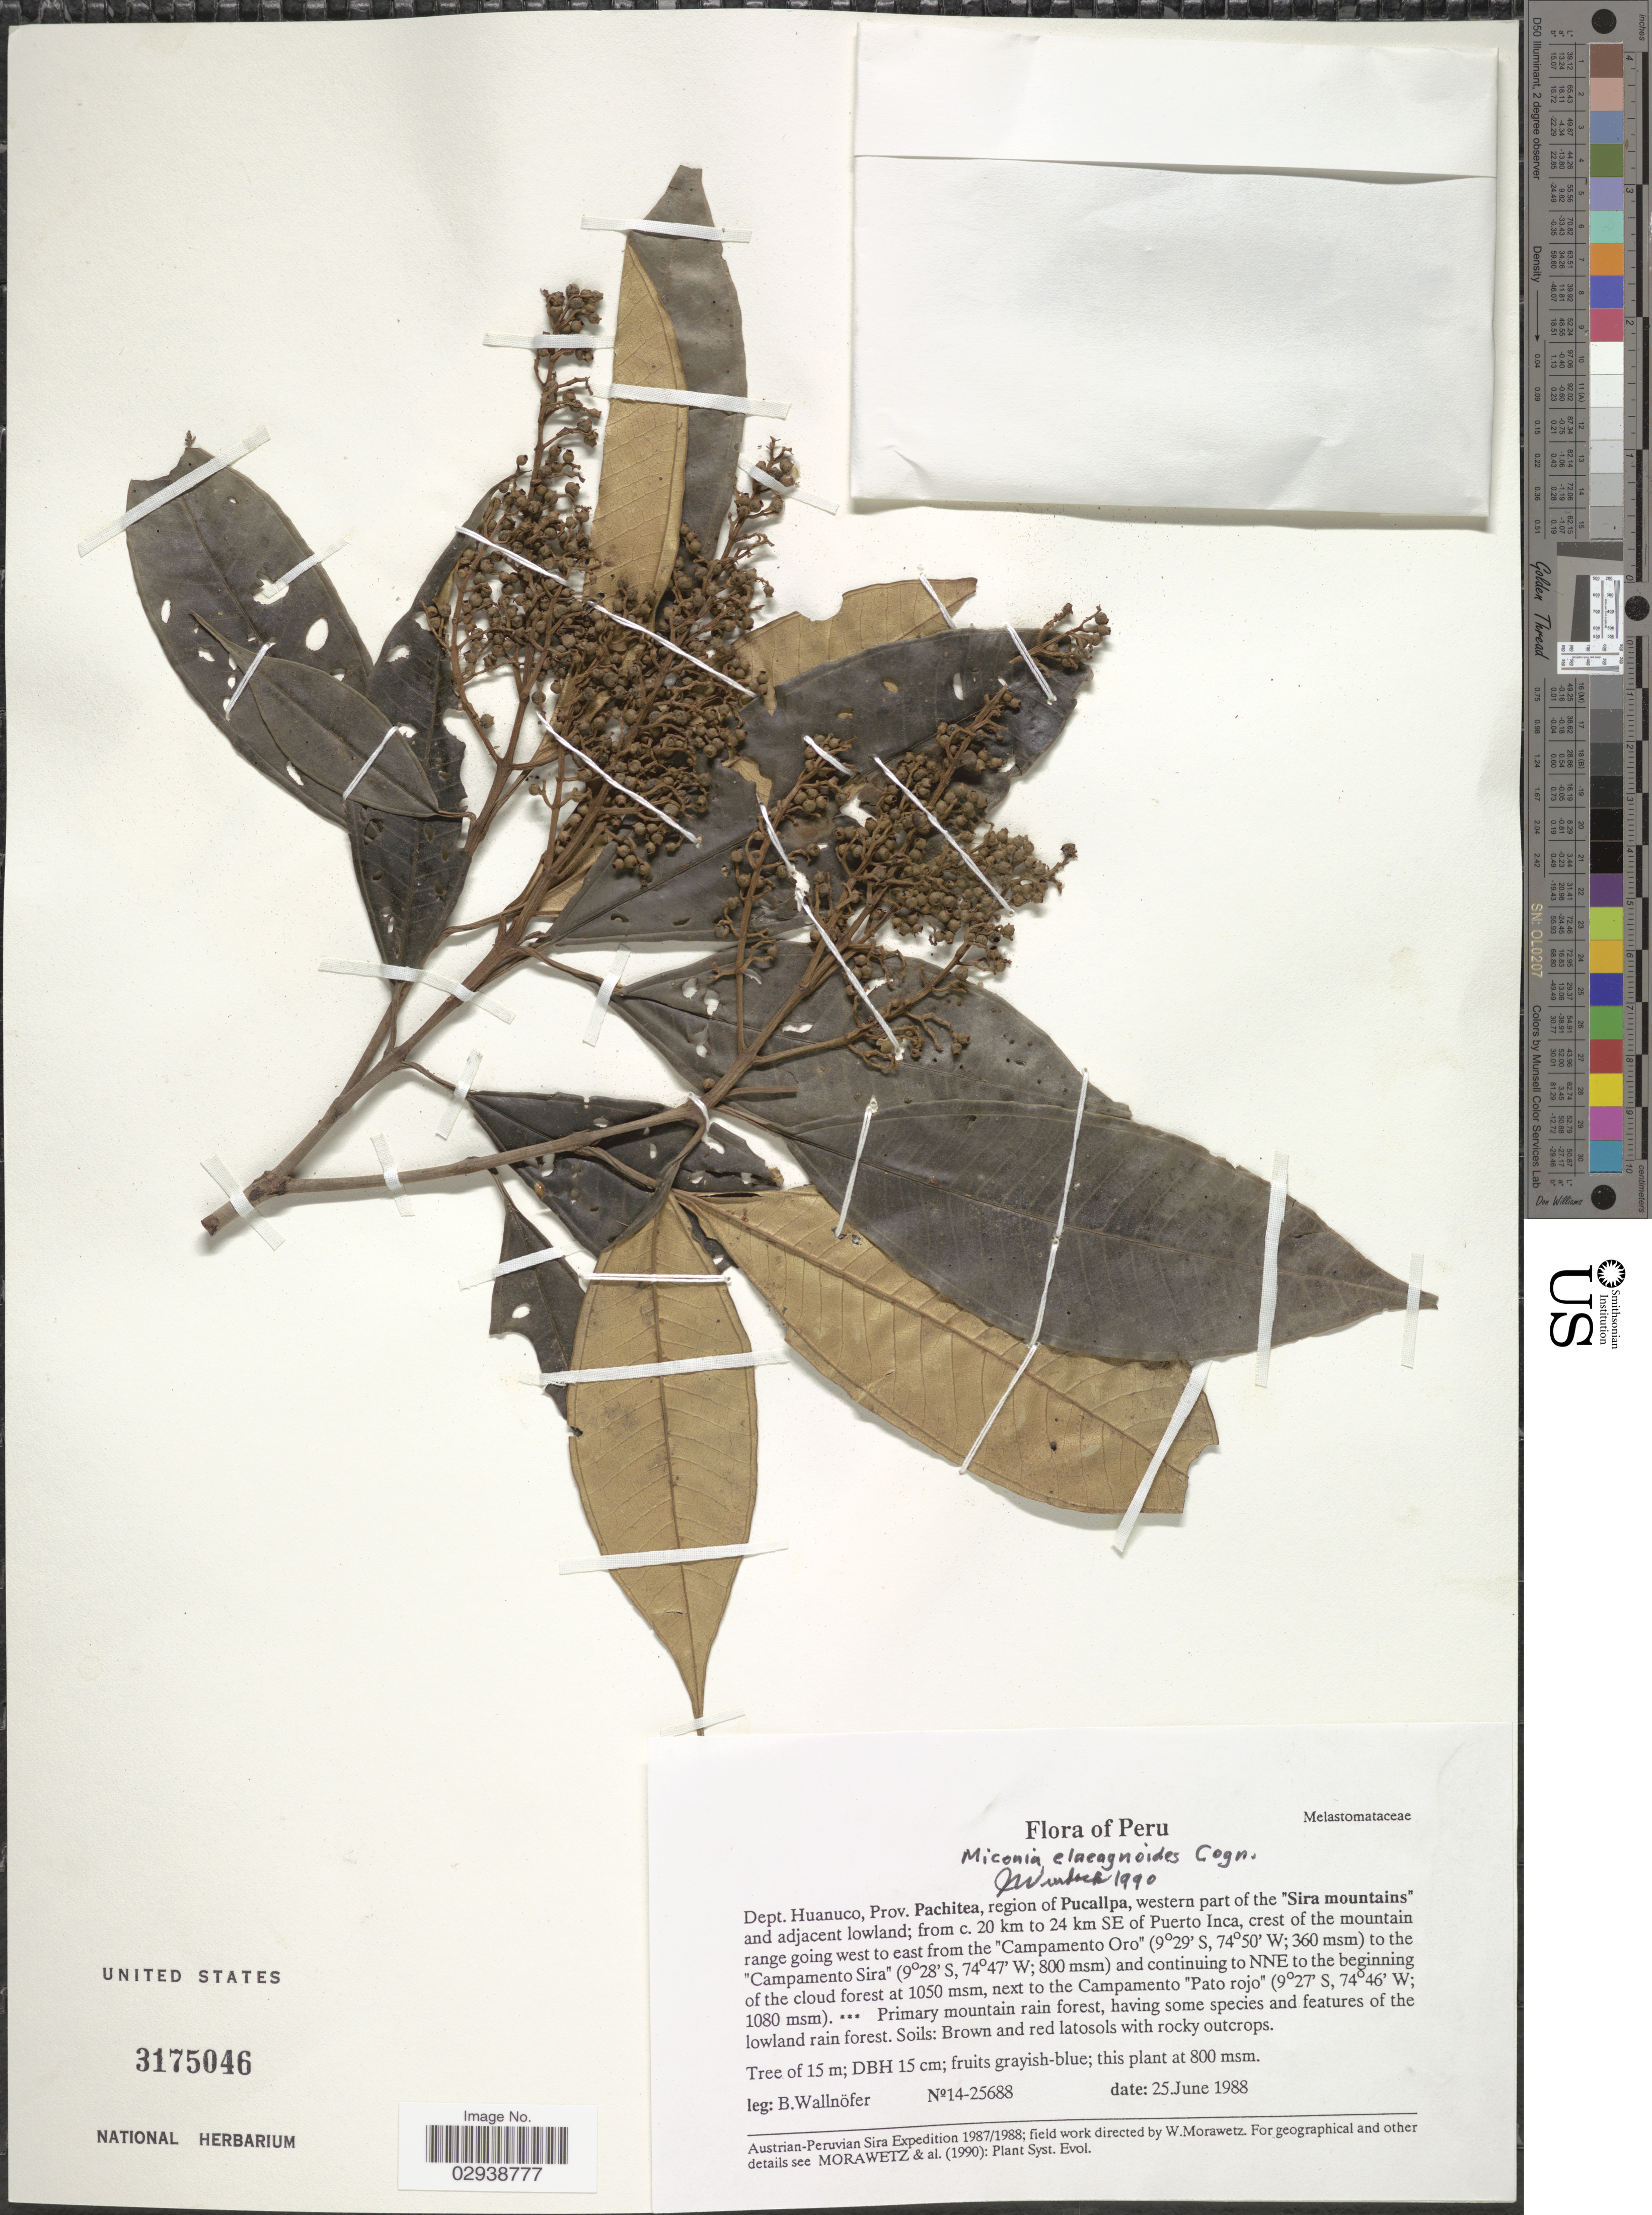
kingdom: Plantae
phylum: Tracheophyta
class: Magnoliopsida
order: Myrtales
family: Melastomataceae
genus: Miconia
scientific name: Miconia dichrophylla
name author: J.F. Macbr.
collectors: B. Wallnöfer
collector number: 14-25688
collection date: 1988-06-25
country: Peru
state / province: Huánuco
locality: Dept. Huanuco, Prov. Pachitea, region of Pucallpa, western part of the "Sira Mountains" and adjacent lowland; from c. 20 km to 24 km SE of Puerto Inca, crest of the mountain range going west to east from the "Campamento Oro", to the "Campamento Sira" and continuing to NNE to the beginning of the cloud forest next to the Campamento "Pato rojo".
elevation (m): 360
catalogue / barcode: US 3175046